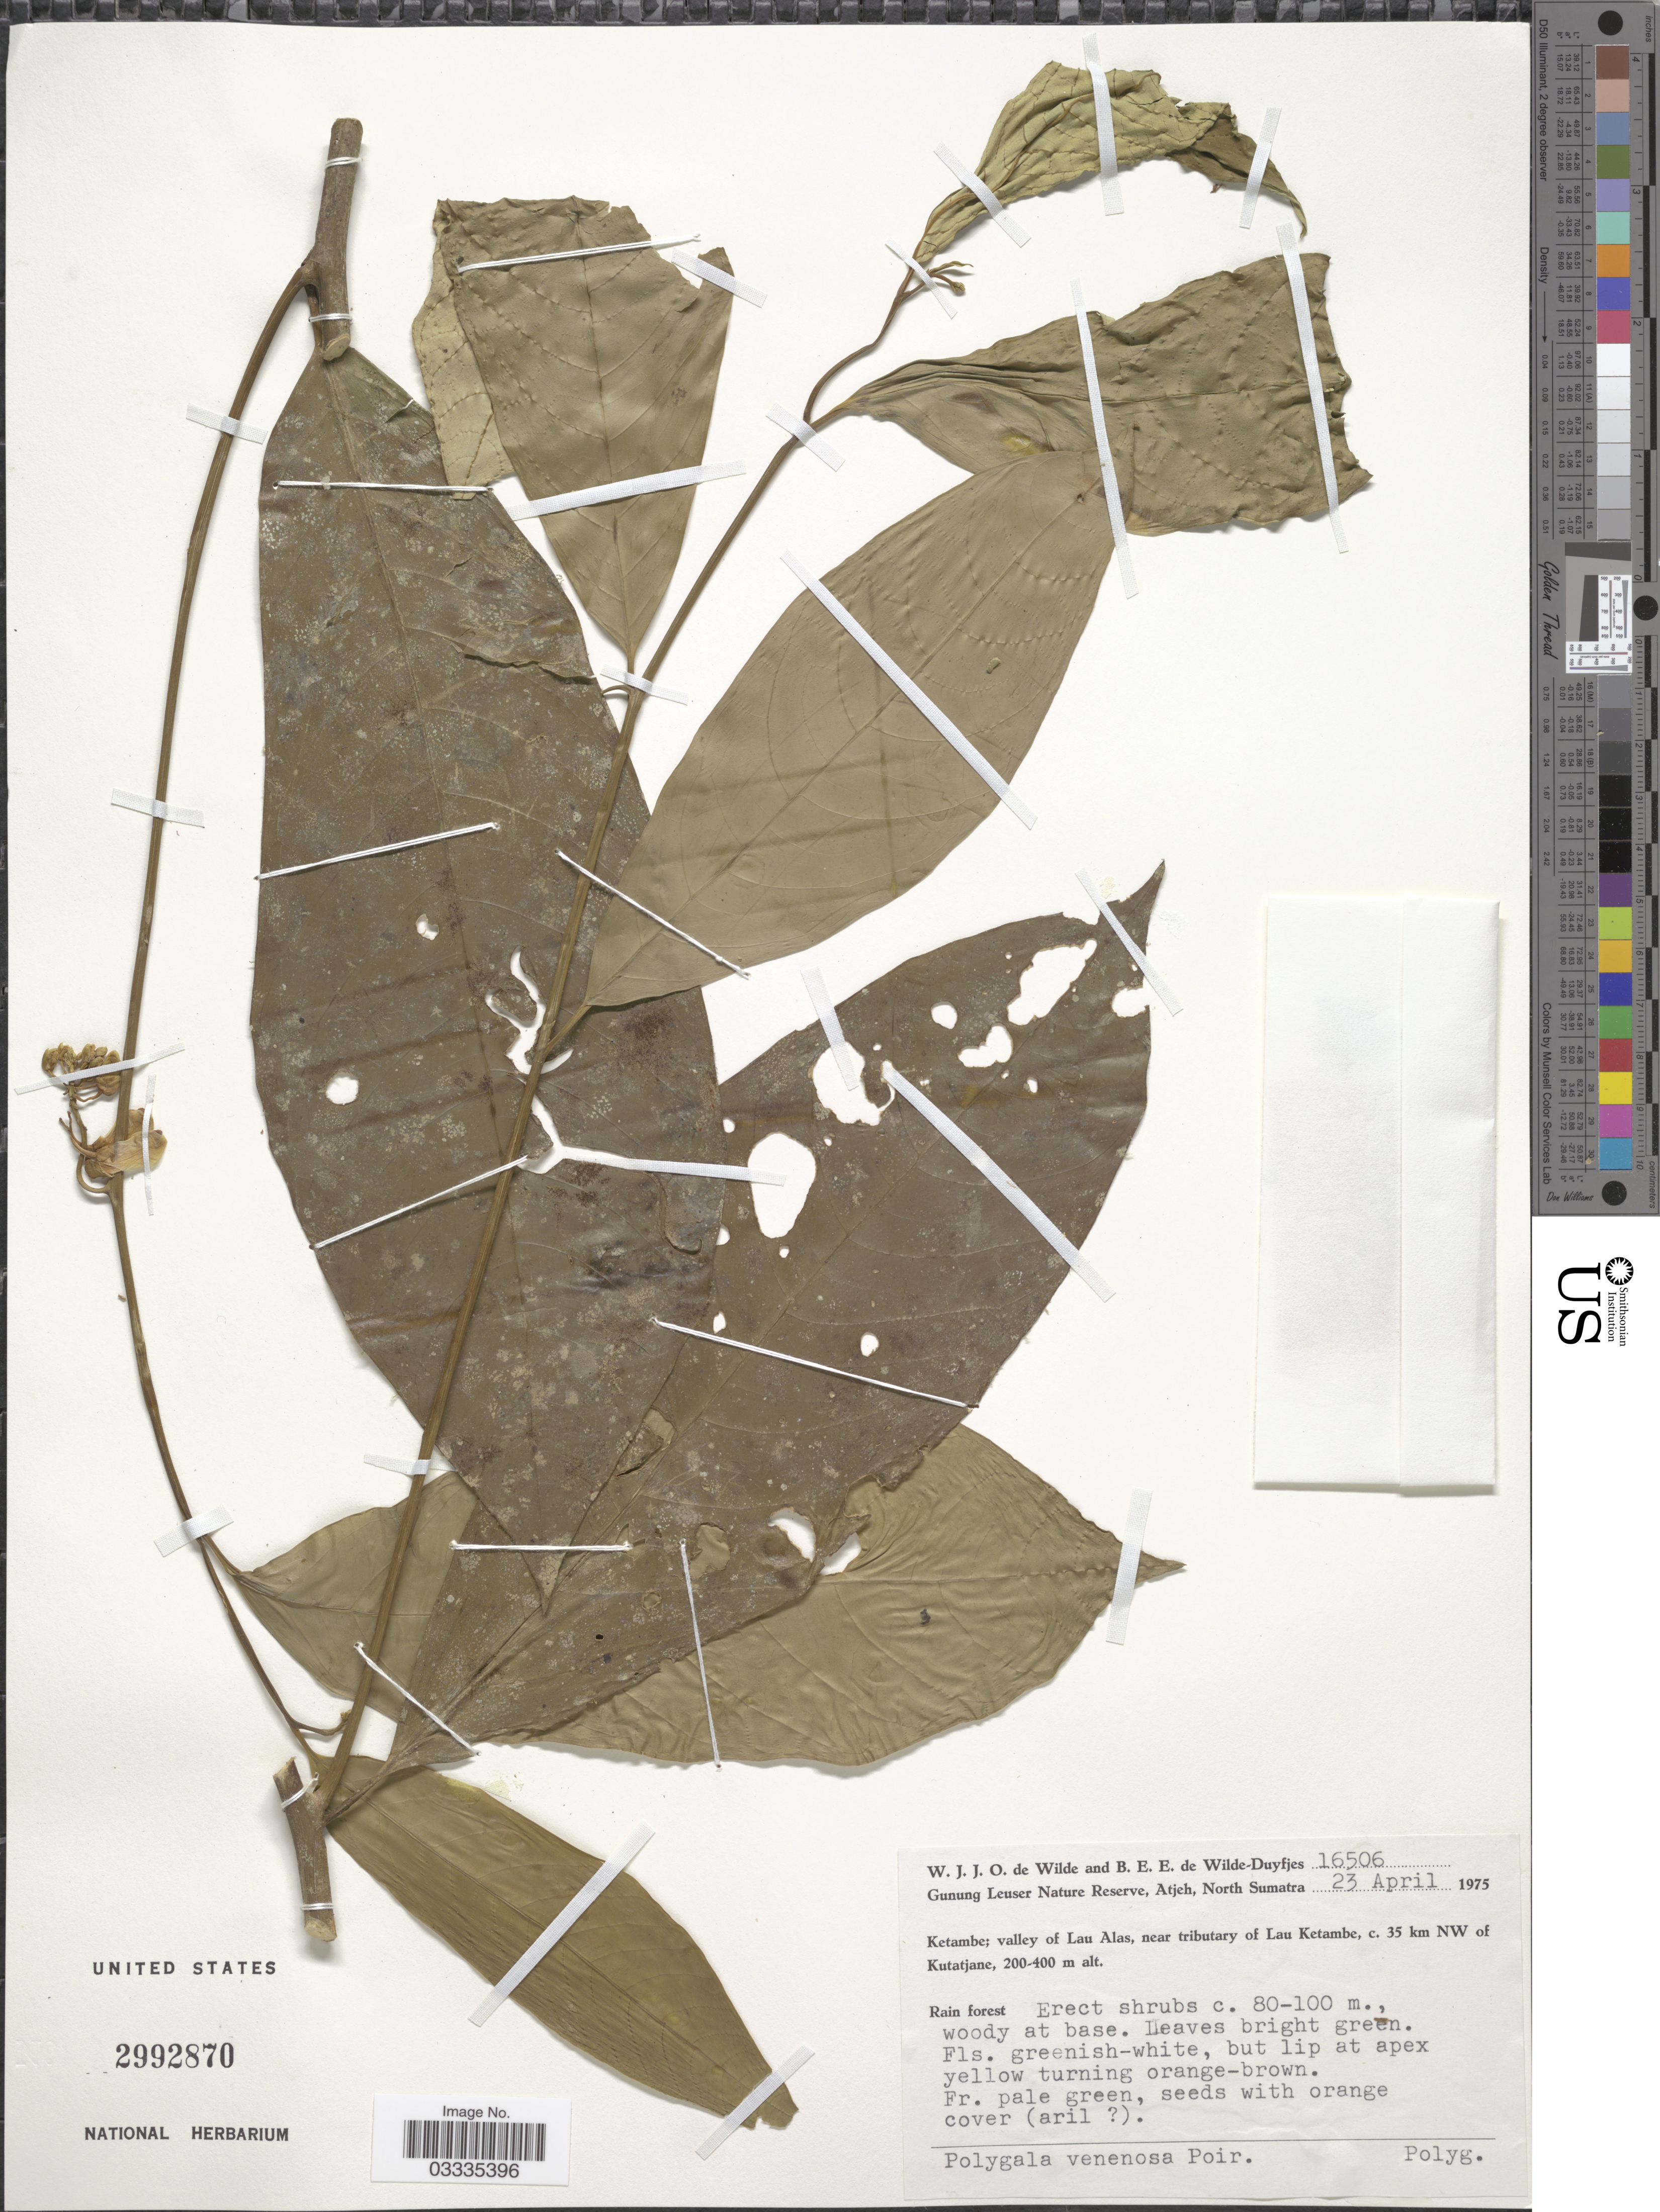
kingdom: Plantae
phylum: Tracheophyta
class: Magnoliopsida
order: Fabales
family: Polygalaceae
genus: Polygala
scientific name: Polygala venenosa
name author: Juss. ex Poir.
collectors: W. J. de Wilde & B. E. de Wilde-Duyfjes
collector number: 16506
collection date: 1975-04-23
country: Indonesia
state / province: Sumatra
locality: Gunung Leuser Nature Reserve, Atjeh, North Sumatra. Ketambe; valley of Lau Alas, near tributary of Lau Ketambe, c. 35 km NW of Kutatjane.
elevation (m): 200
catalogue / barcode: US 2992870